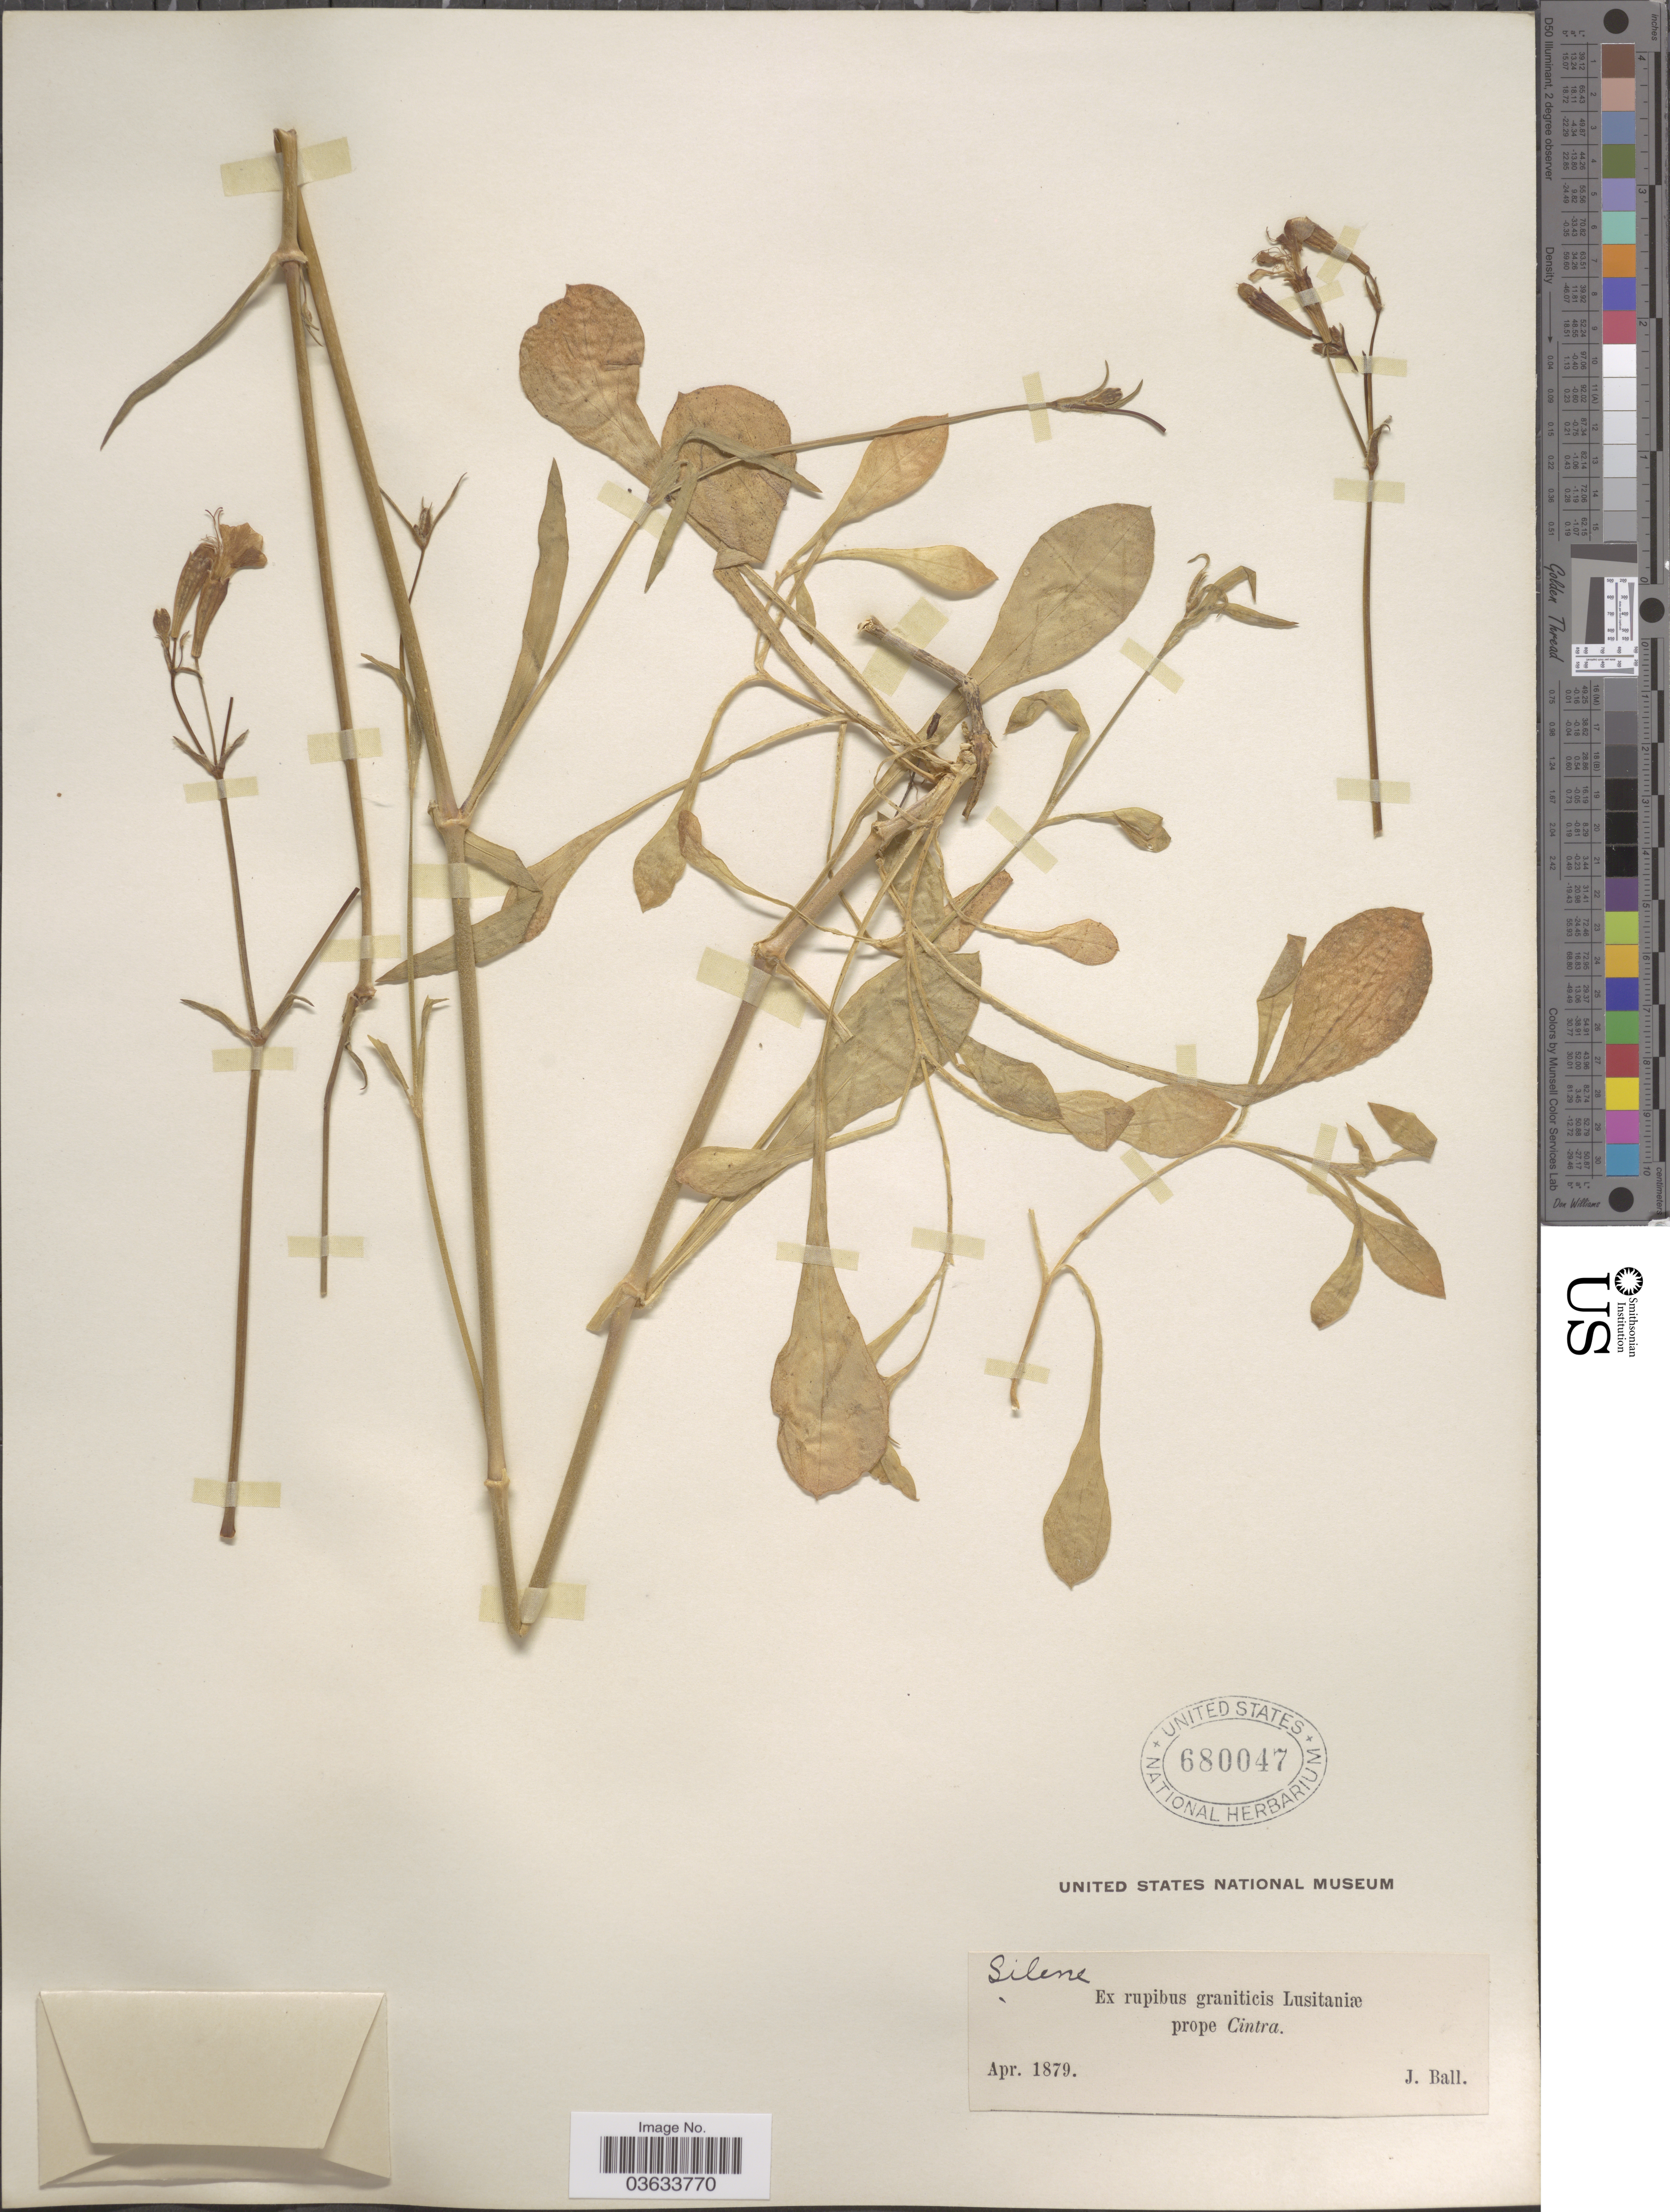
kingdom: Plantae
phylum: Tracheophyta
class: Magnoliopsida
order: Caryophyllales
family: Caryophyllaceae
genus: Silene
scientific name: Silene sp.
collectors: J. Ball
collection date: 1879-04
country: Portugal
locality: Ex rupibus graniticis Lusitaniæ prope Cintra.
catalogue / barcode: US 680047